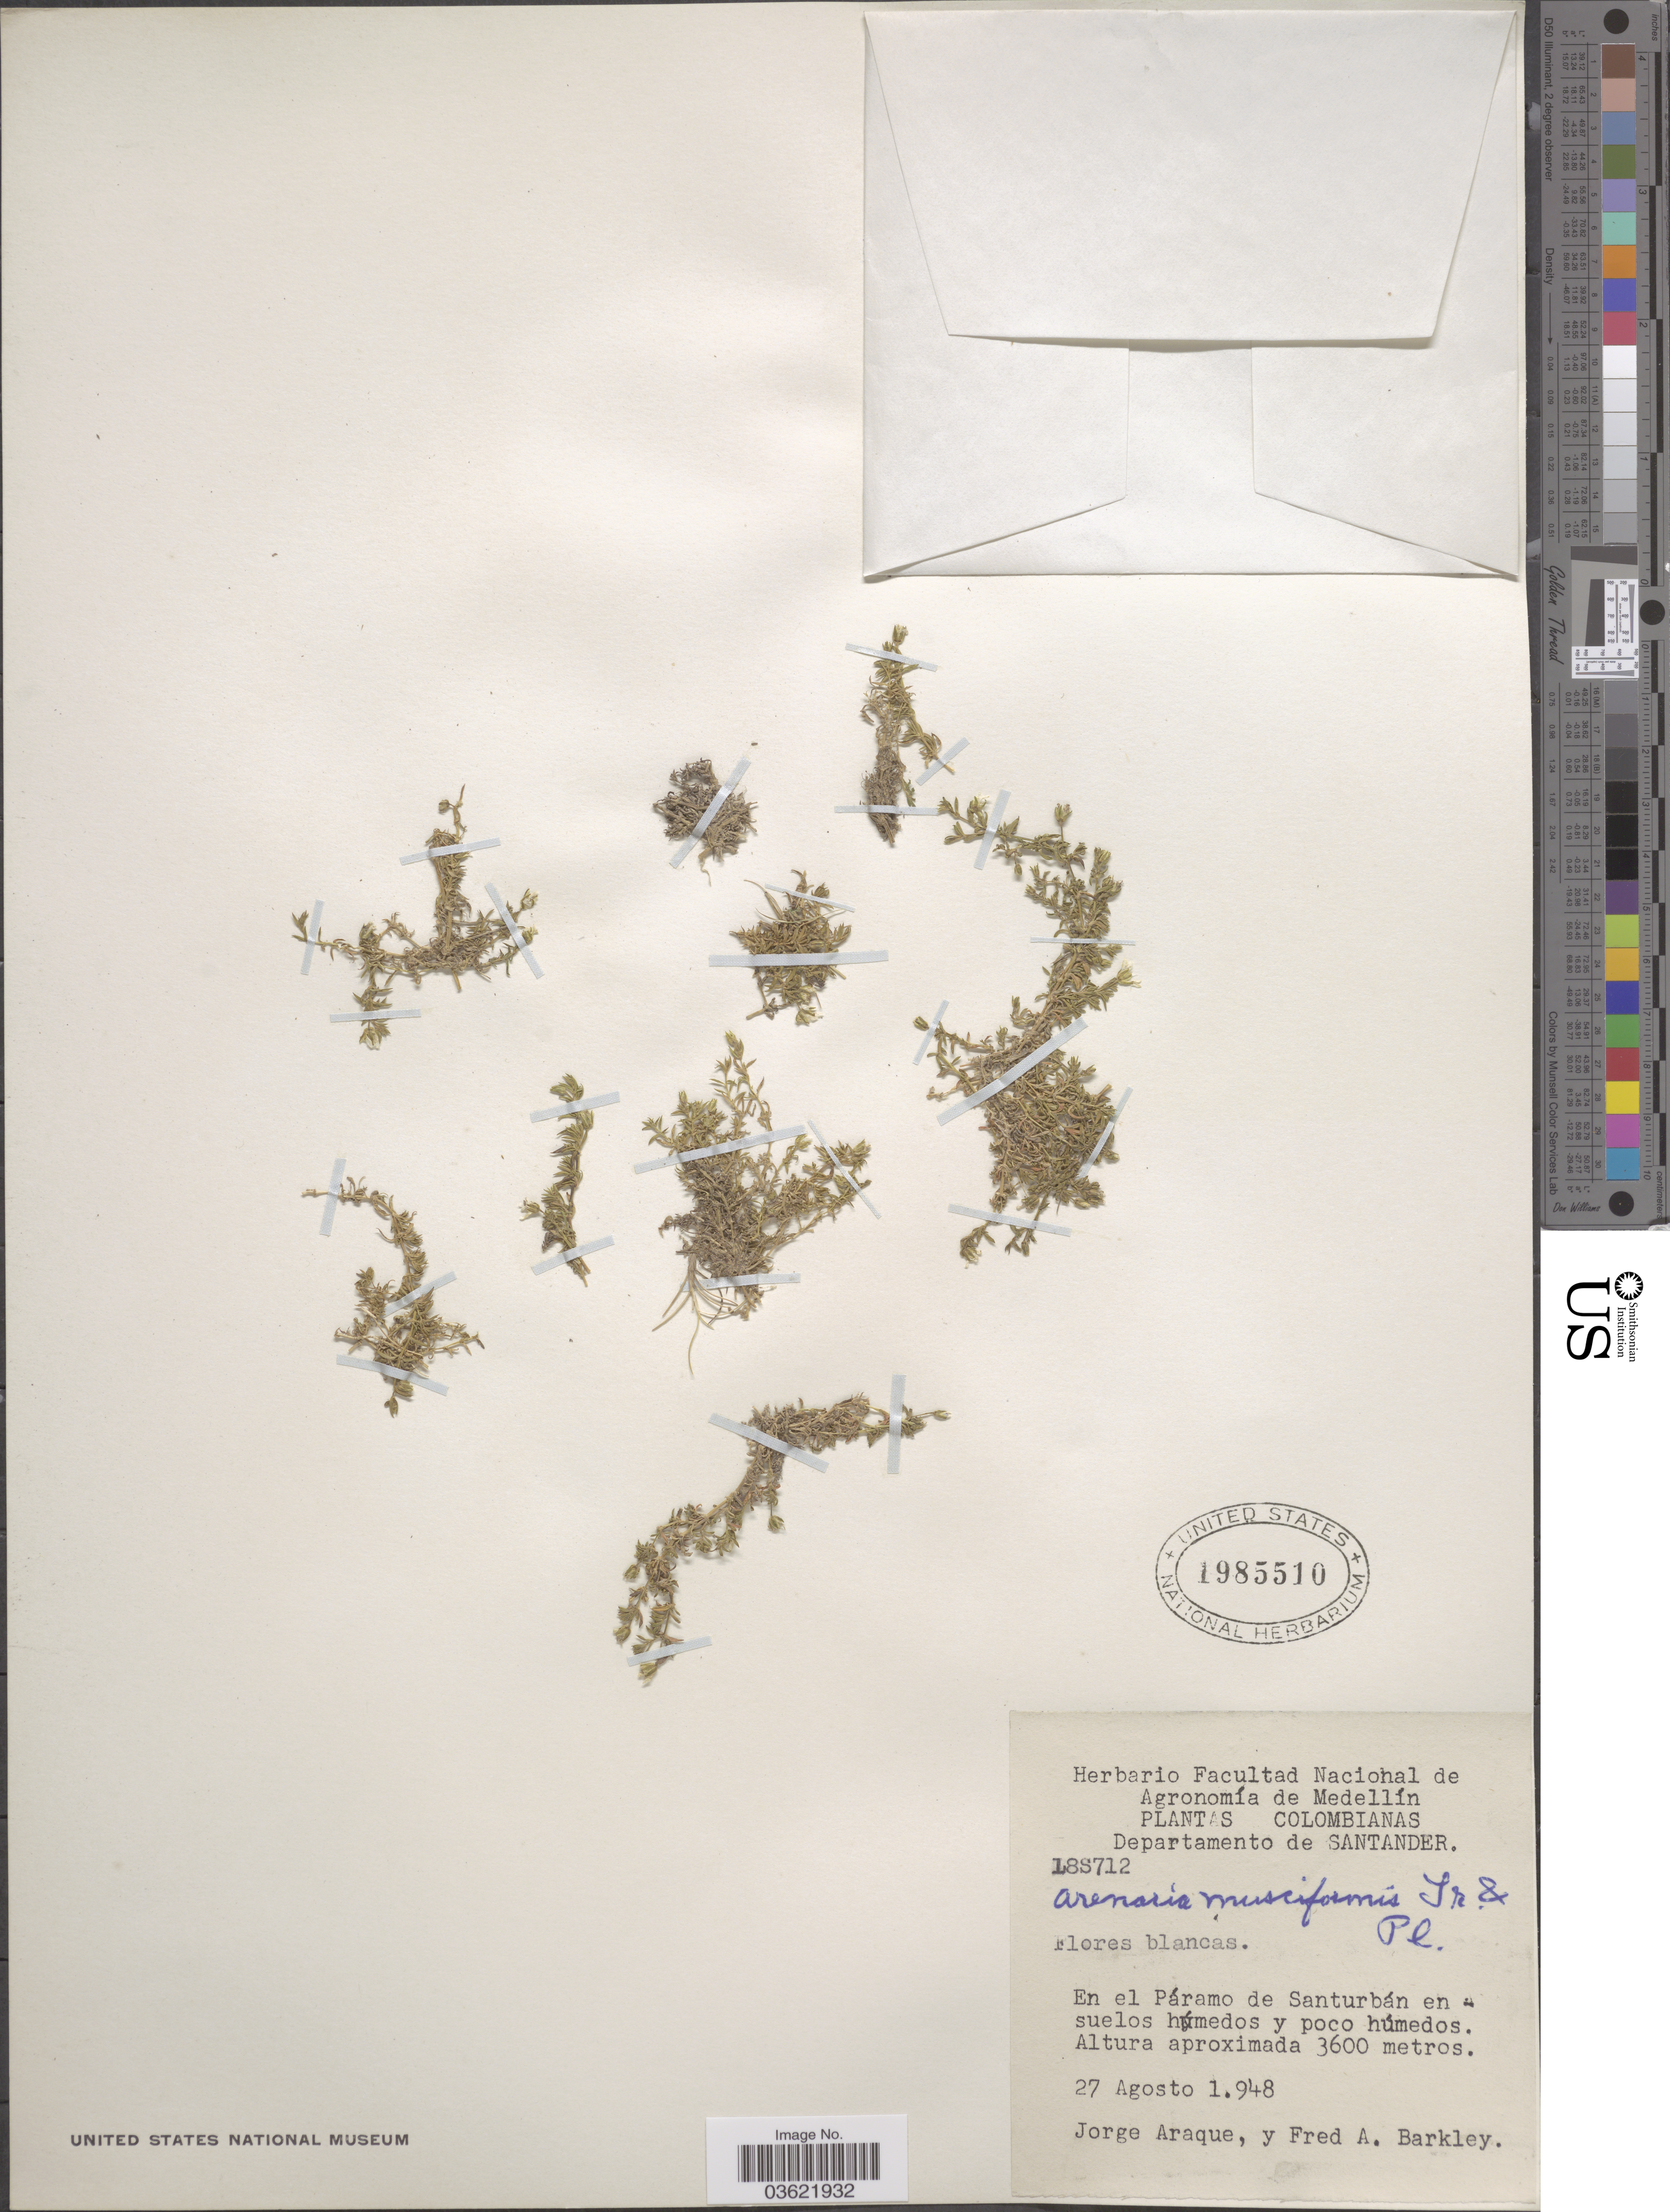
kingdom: Plantae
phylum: Tracheophyta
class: Magnoliopsida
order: Caryophyllales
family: Caryophyllaceae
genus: Arenaria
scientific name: Arenaria musciformis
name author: Triana & Planch.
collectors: J. Araque & F. A. Barkley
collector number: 18S712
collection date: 1948-08-27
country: Colombia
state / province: Santander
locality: Departamento de Santander. En el Páramo de Santurbán.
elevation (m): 3600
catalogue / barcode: US 1985510